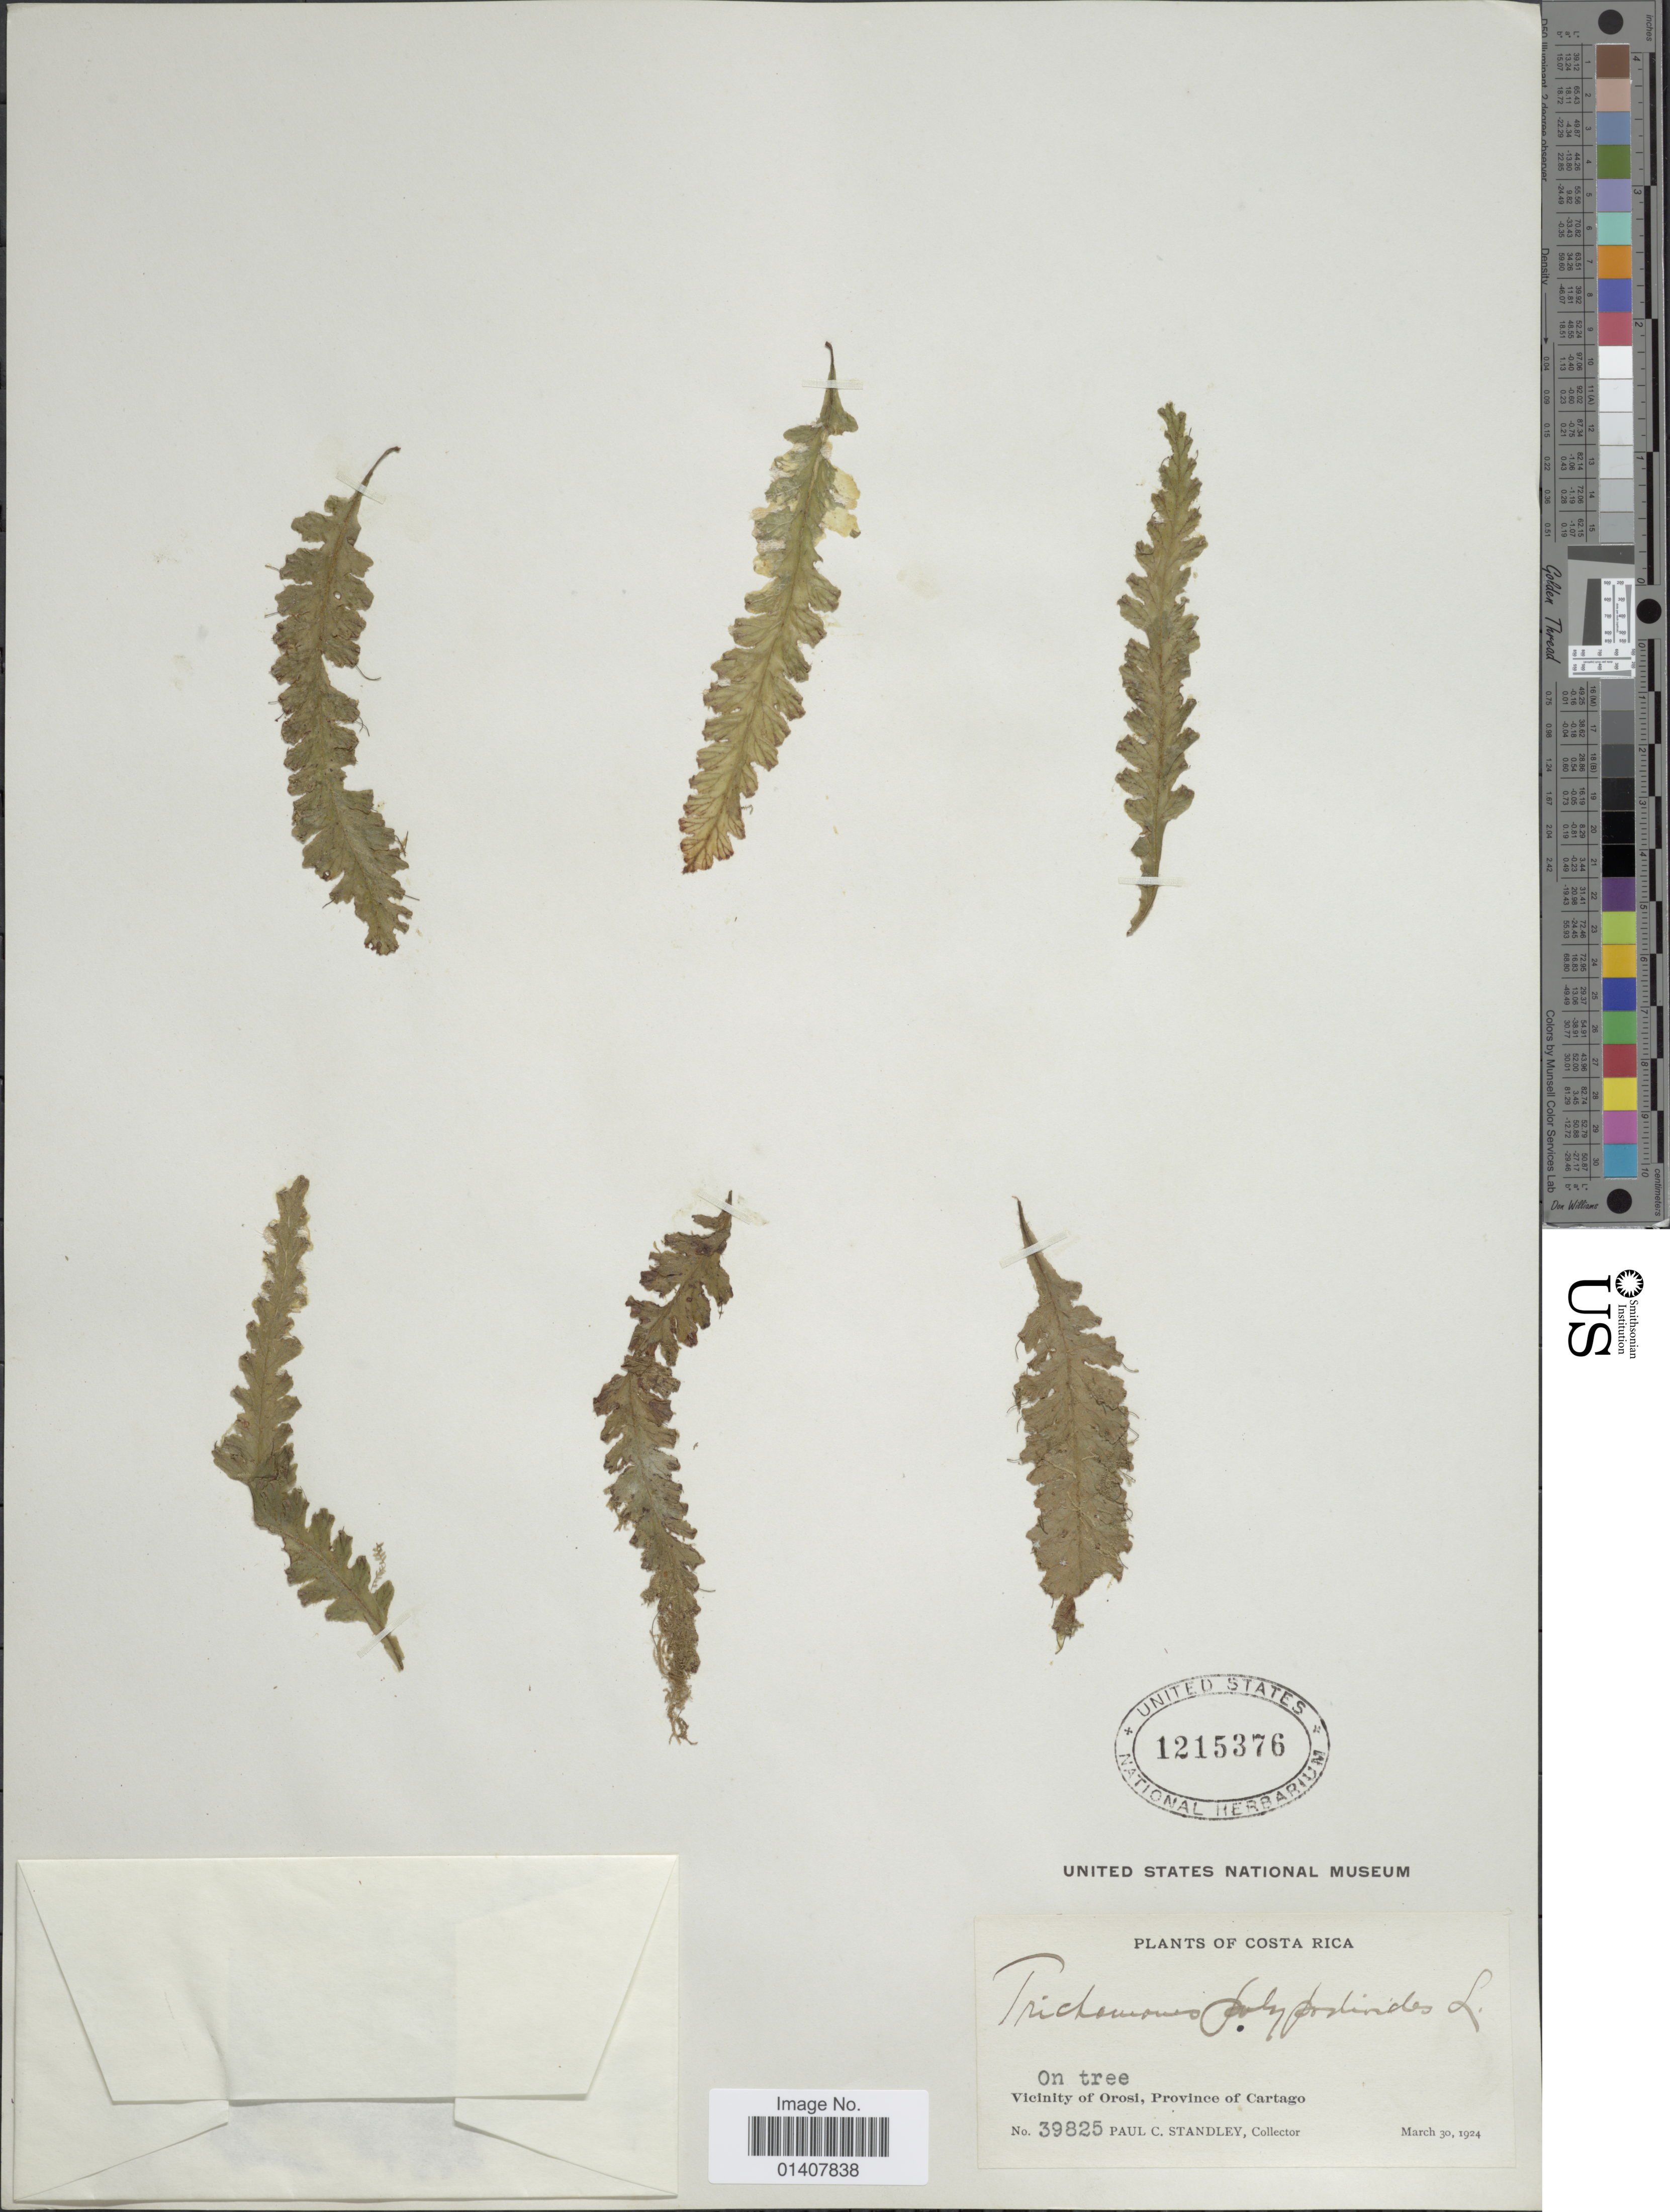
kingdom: Plantae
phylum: Tracheophyta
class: Polypodiopsida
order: Hymenophyllales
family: Hymenophyllaceae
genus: Trichomanes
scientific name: Trichomanes polypodioides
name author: L.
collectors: P. C. Standley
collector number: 39825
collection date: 1924-03-30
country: Costa Rica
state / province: Cartago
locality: Vicinity of Orosi, province of Cartago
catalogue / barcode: US 1215376